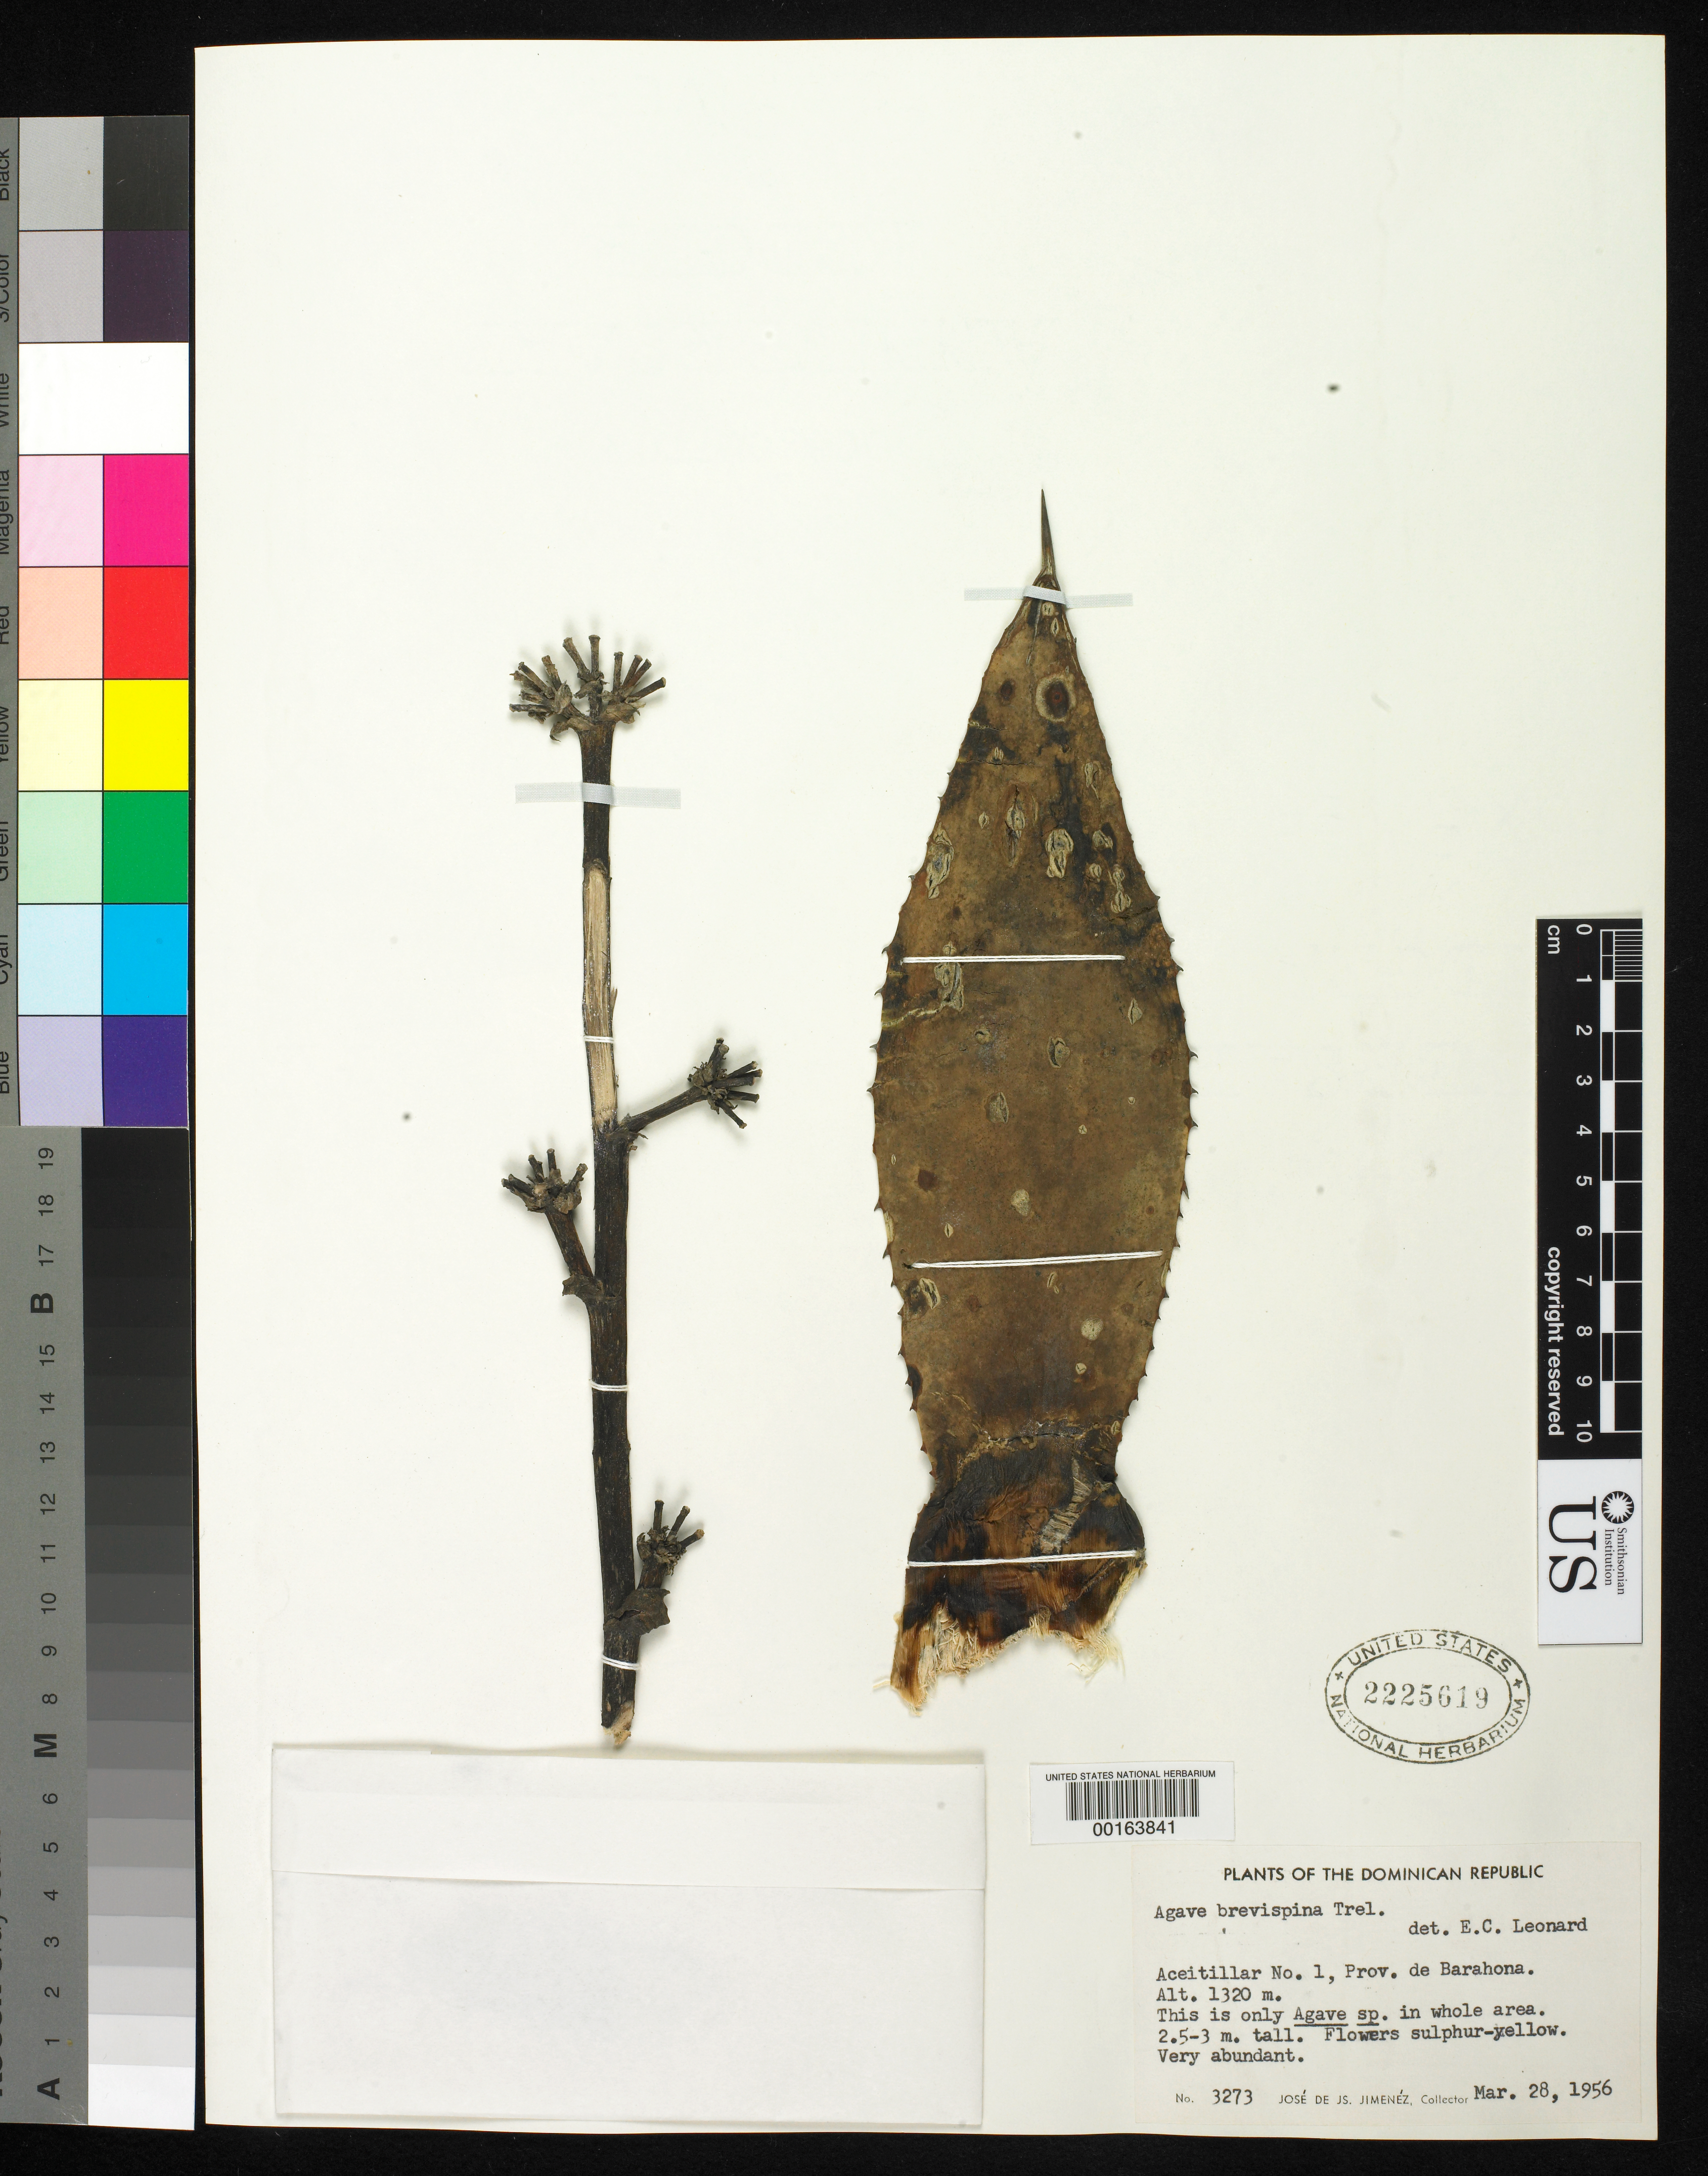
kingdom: Plantae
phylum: Tracheophyta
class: Liliopsida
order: Asparagales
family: Asparagaceae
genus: Agave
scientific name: Agave brevispina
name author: Trel.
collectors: J. J. Jiménez Almonte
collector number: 3273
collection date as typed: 28 Mar 1956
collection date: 1956-03-28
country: Dominican Republic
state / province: Barahona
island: Hispaniola Island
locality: Aceitillar no. 1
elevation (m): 1320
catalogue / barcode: US 2225619